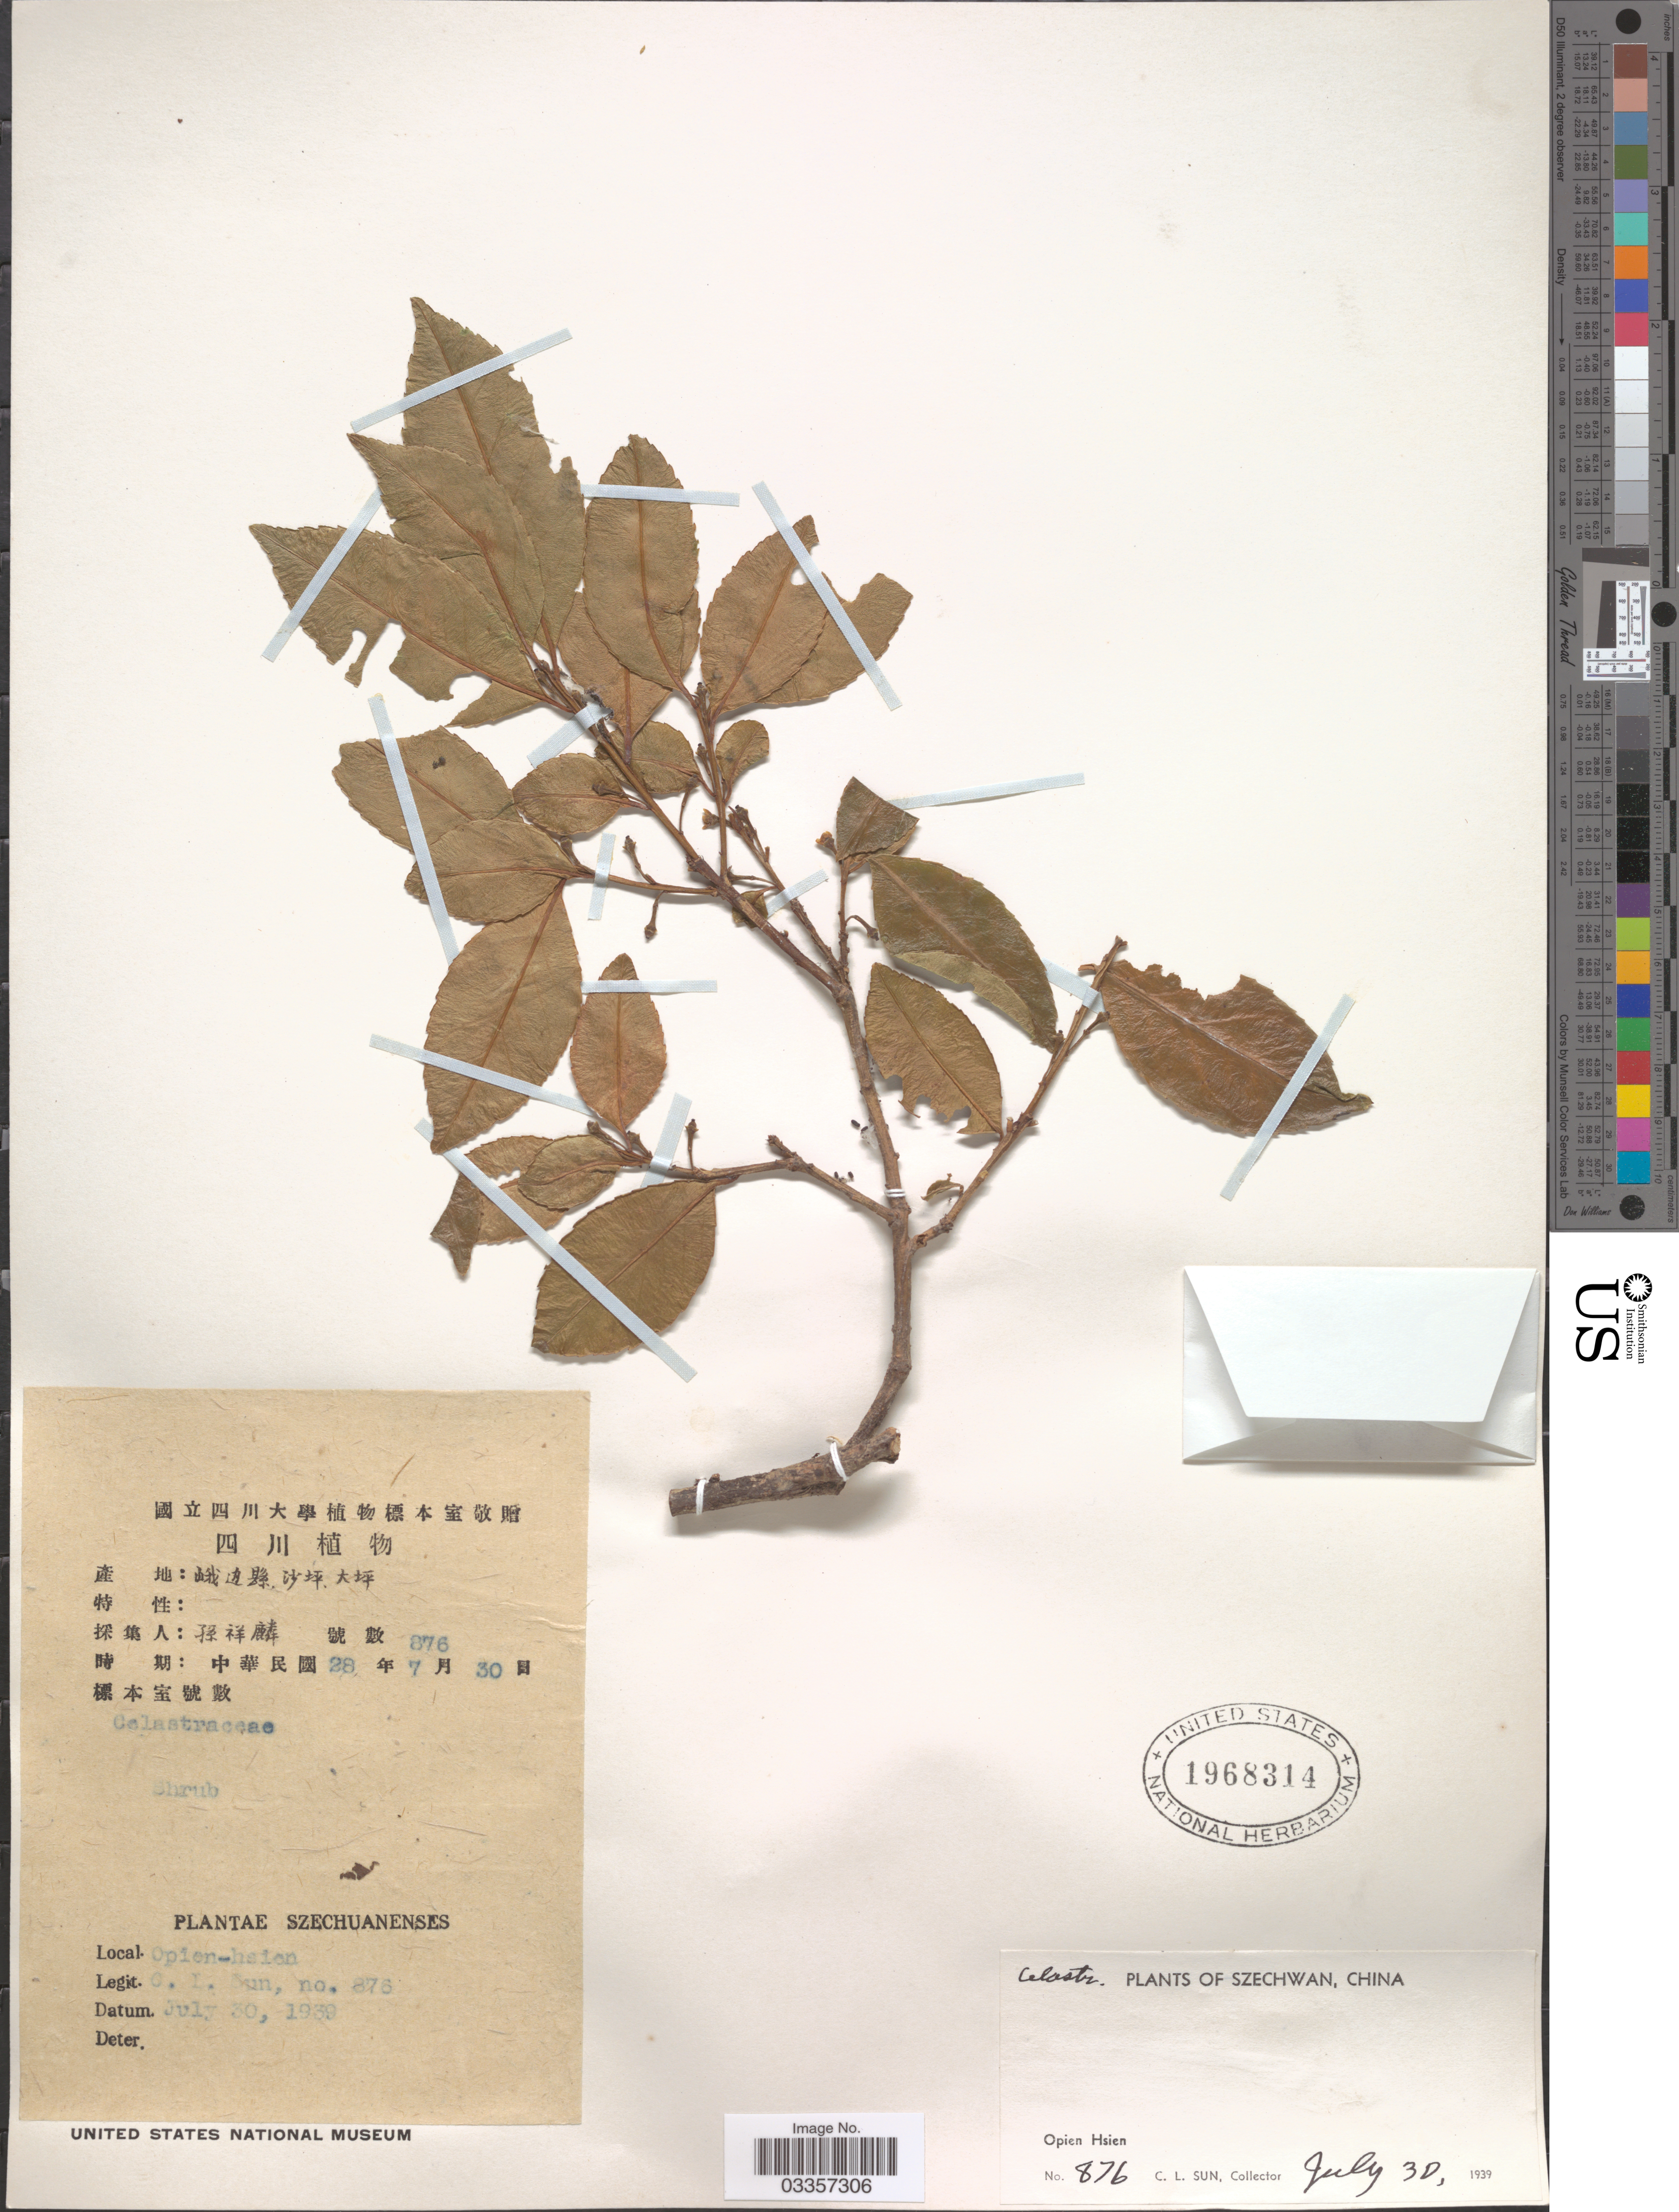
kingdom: Plantae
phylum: Tracheophyta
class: Magnoliopsida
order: Celastrales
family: Celastraceae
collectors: C. Sun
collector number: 876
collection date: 1939-07-30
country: China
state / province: Sichuan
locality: Szechwan. Opien Hsien.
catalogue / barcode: US 1968314